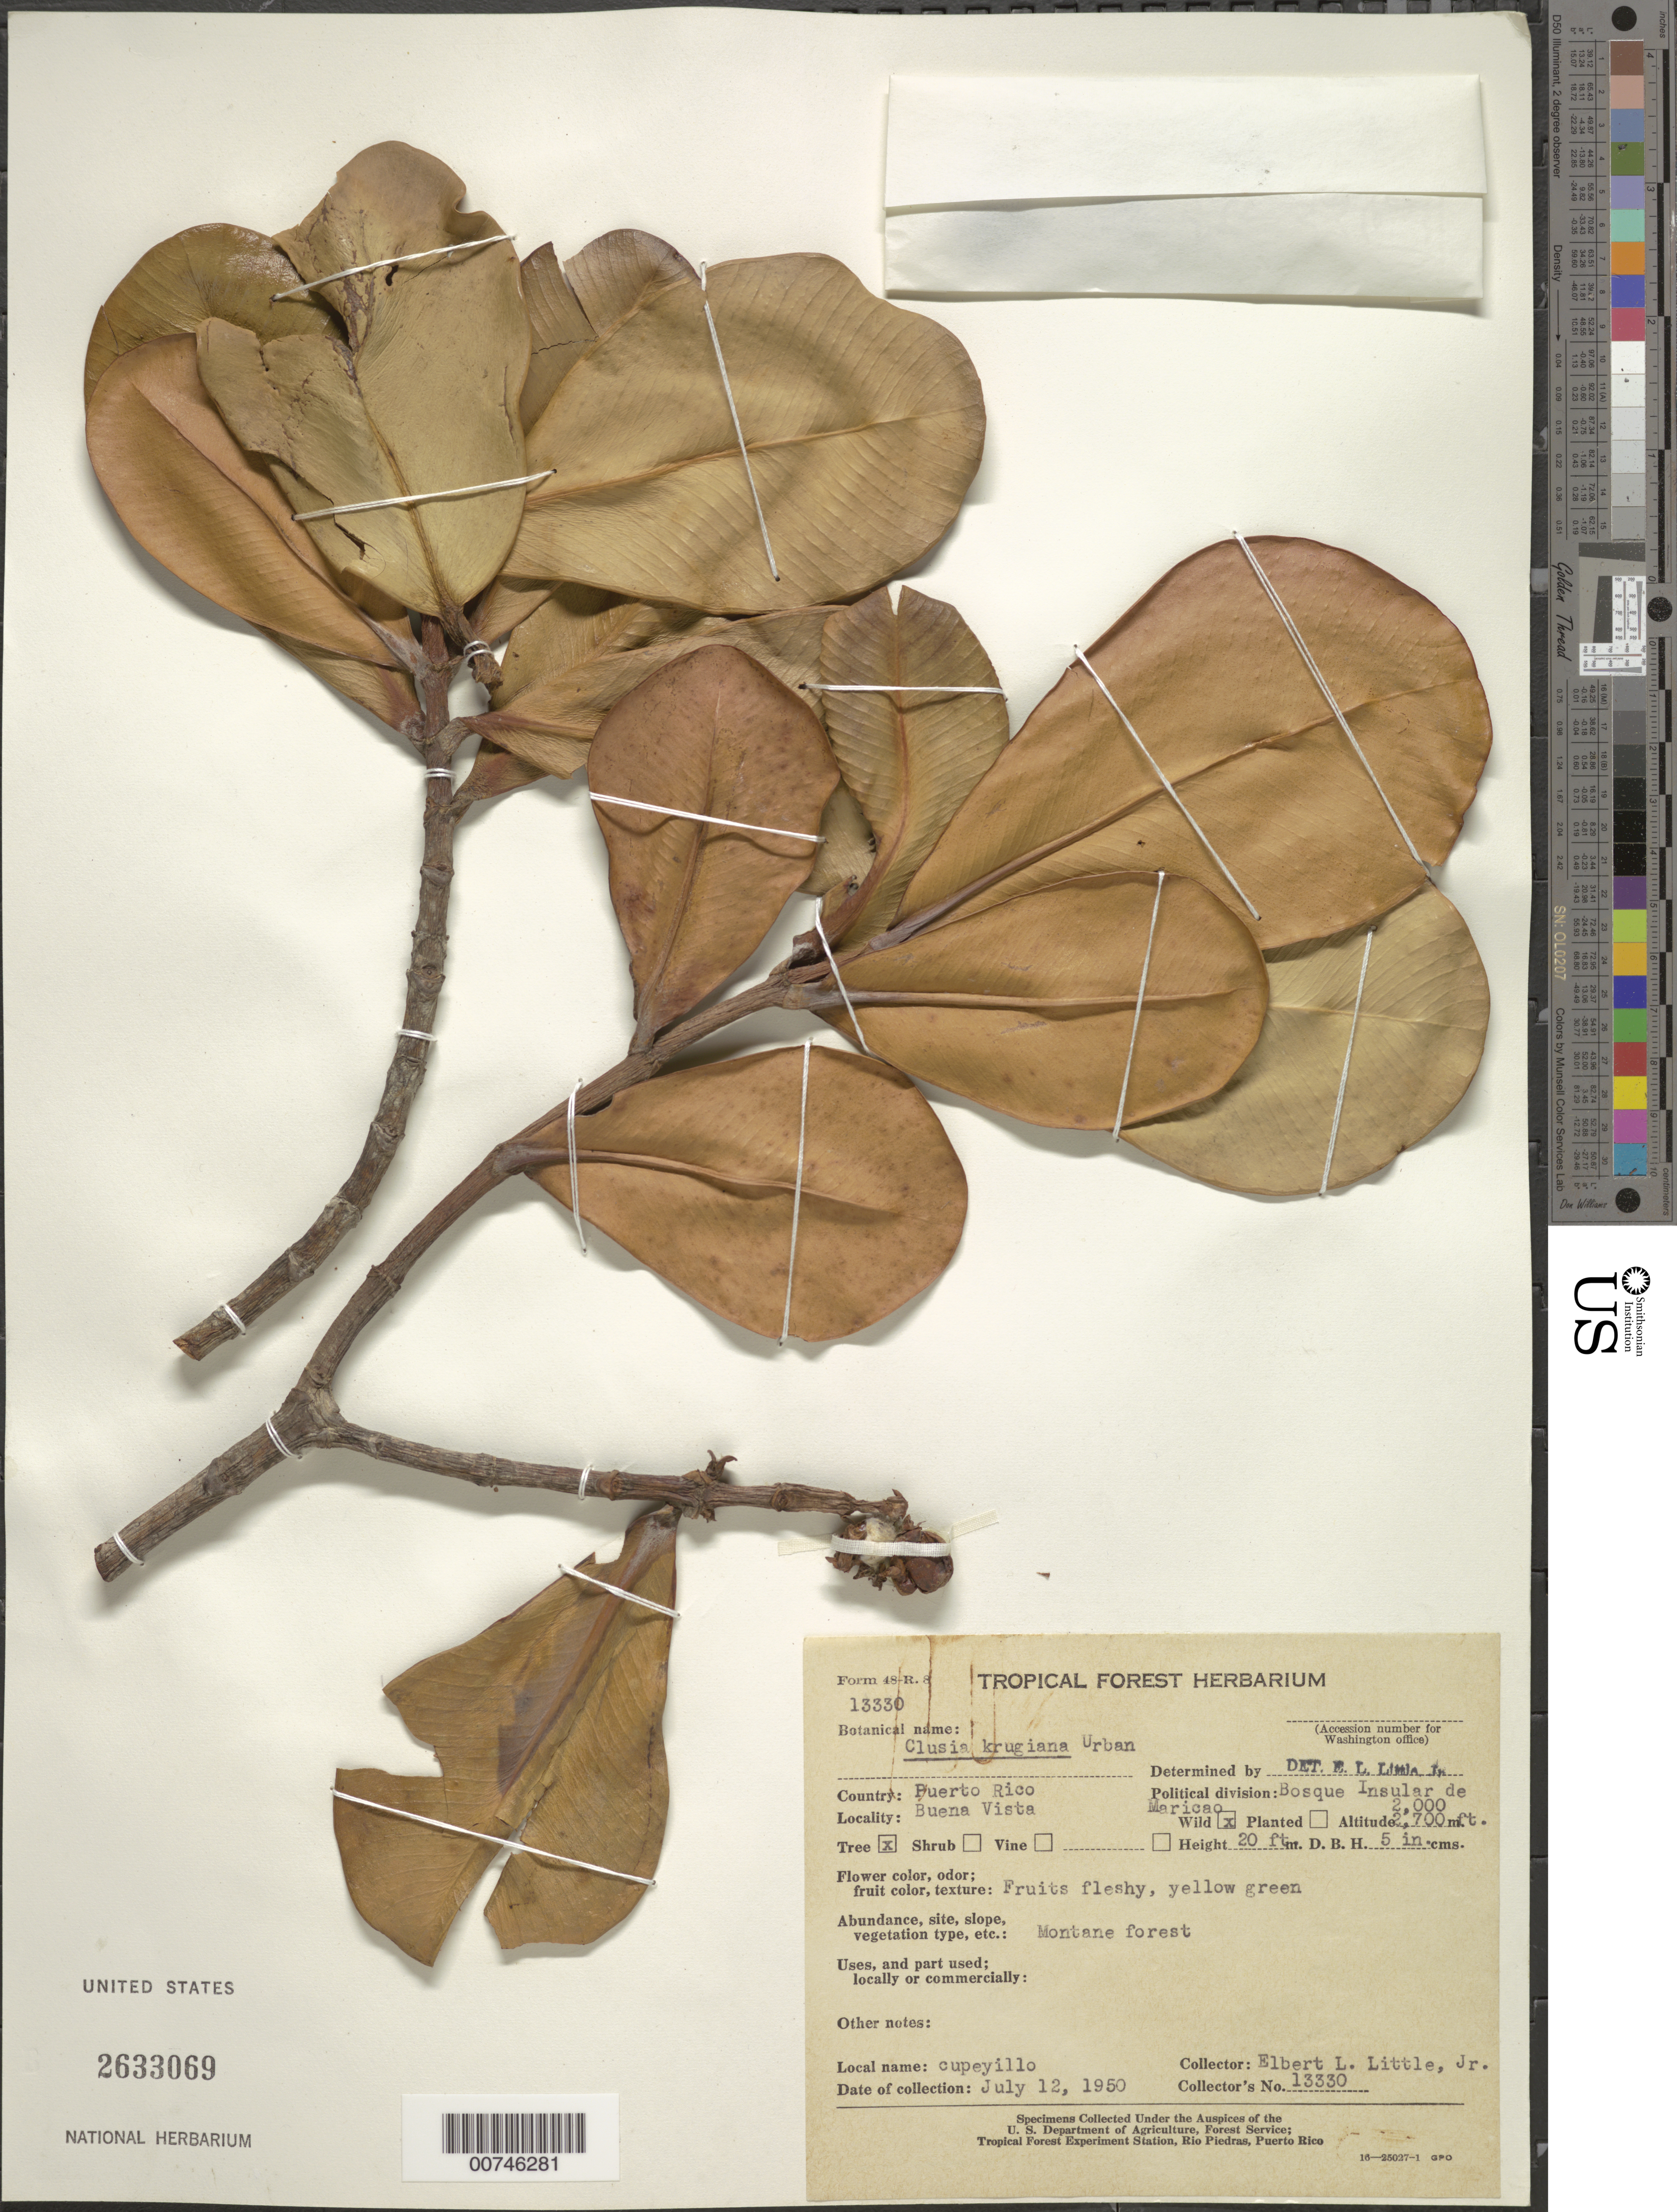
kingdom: Plantae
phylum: Tracheophyta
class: Magnoliopsida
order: Malpighiales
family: Clusiaceae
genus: Clusia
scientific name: Clusia clusioides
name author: (Griseb.) D'Arcy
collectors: E. L. Little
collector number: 13330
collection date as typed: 12 Jul 1950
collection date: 1950-07-12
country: Puerto Rico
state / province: Maricao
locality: Buena Vista, Bosque Insular de Maricao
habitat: Montane forest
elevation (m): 610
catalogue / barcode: US 2633069